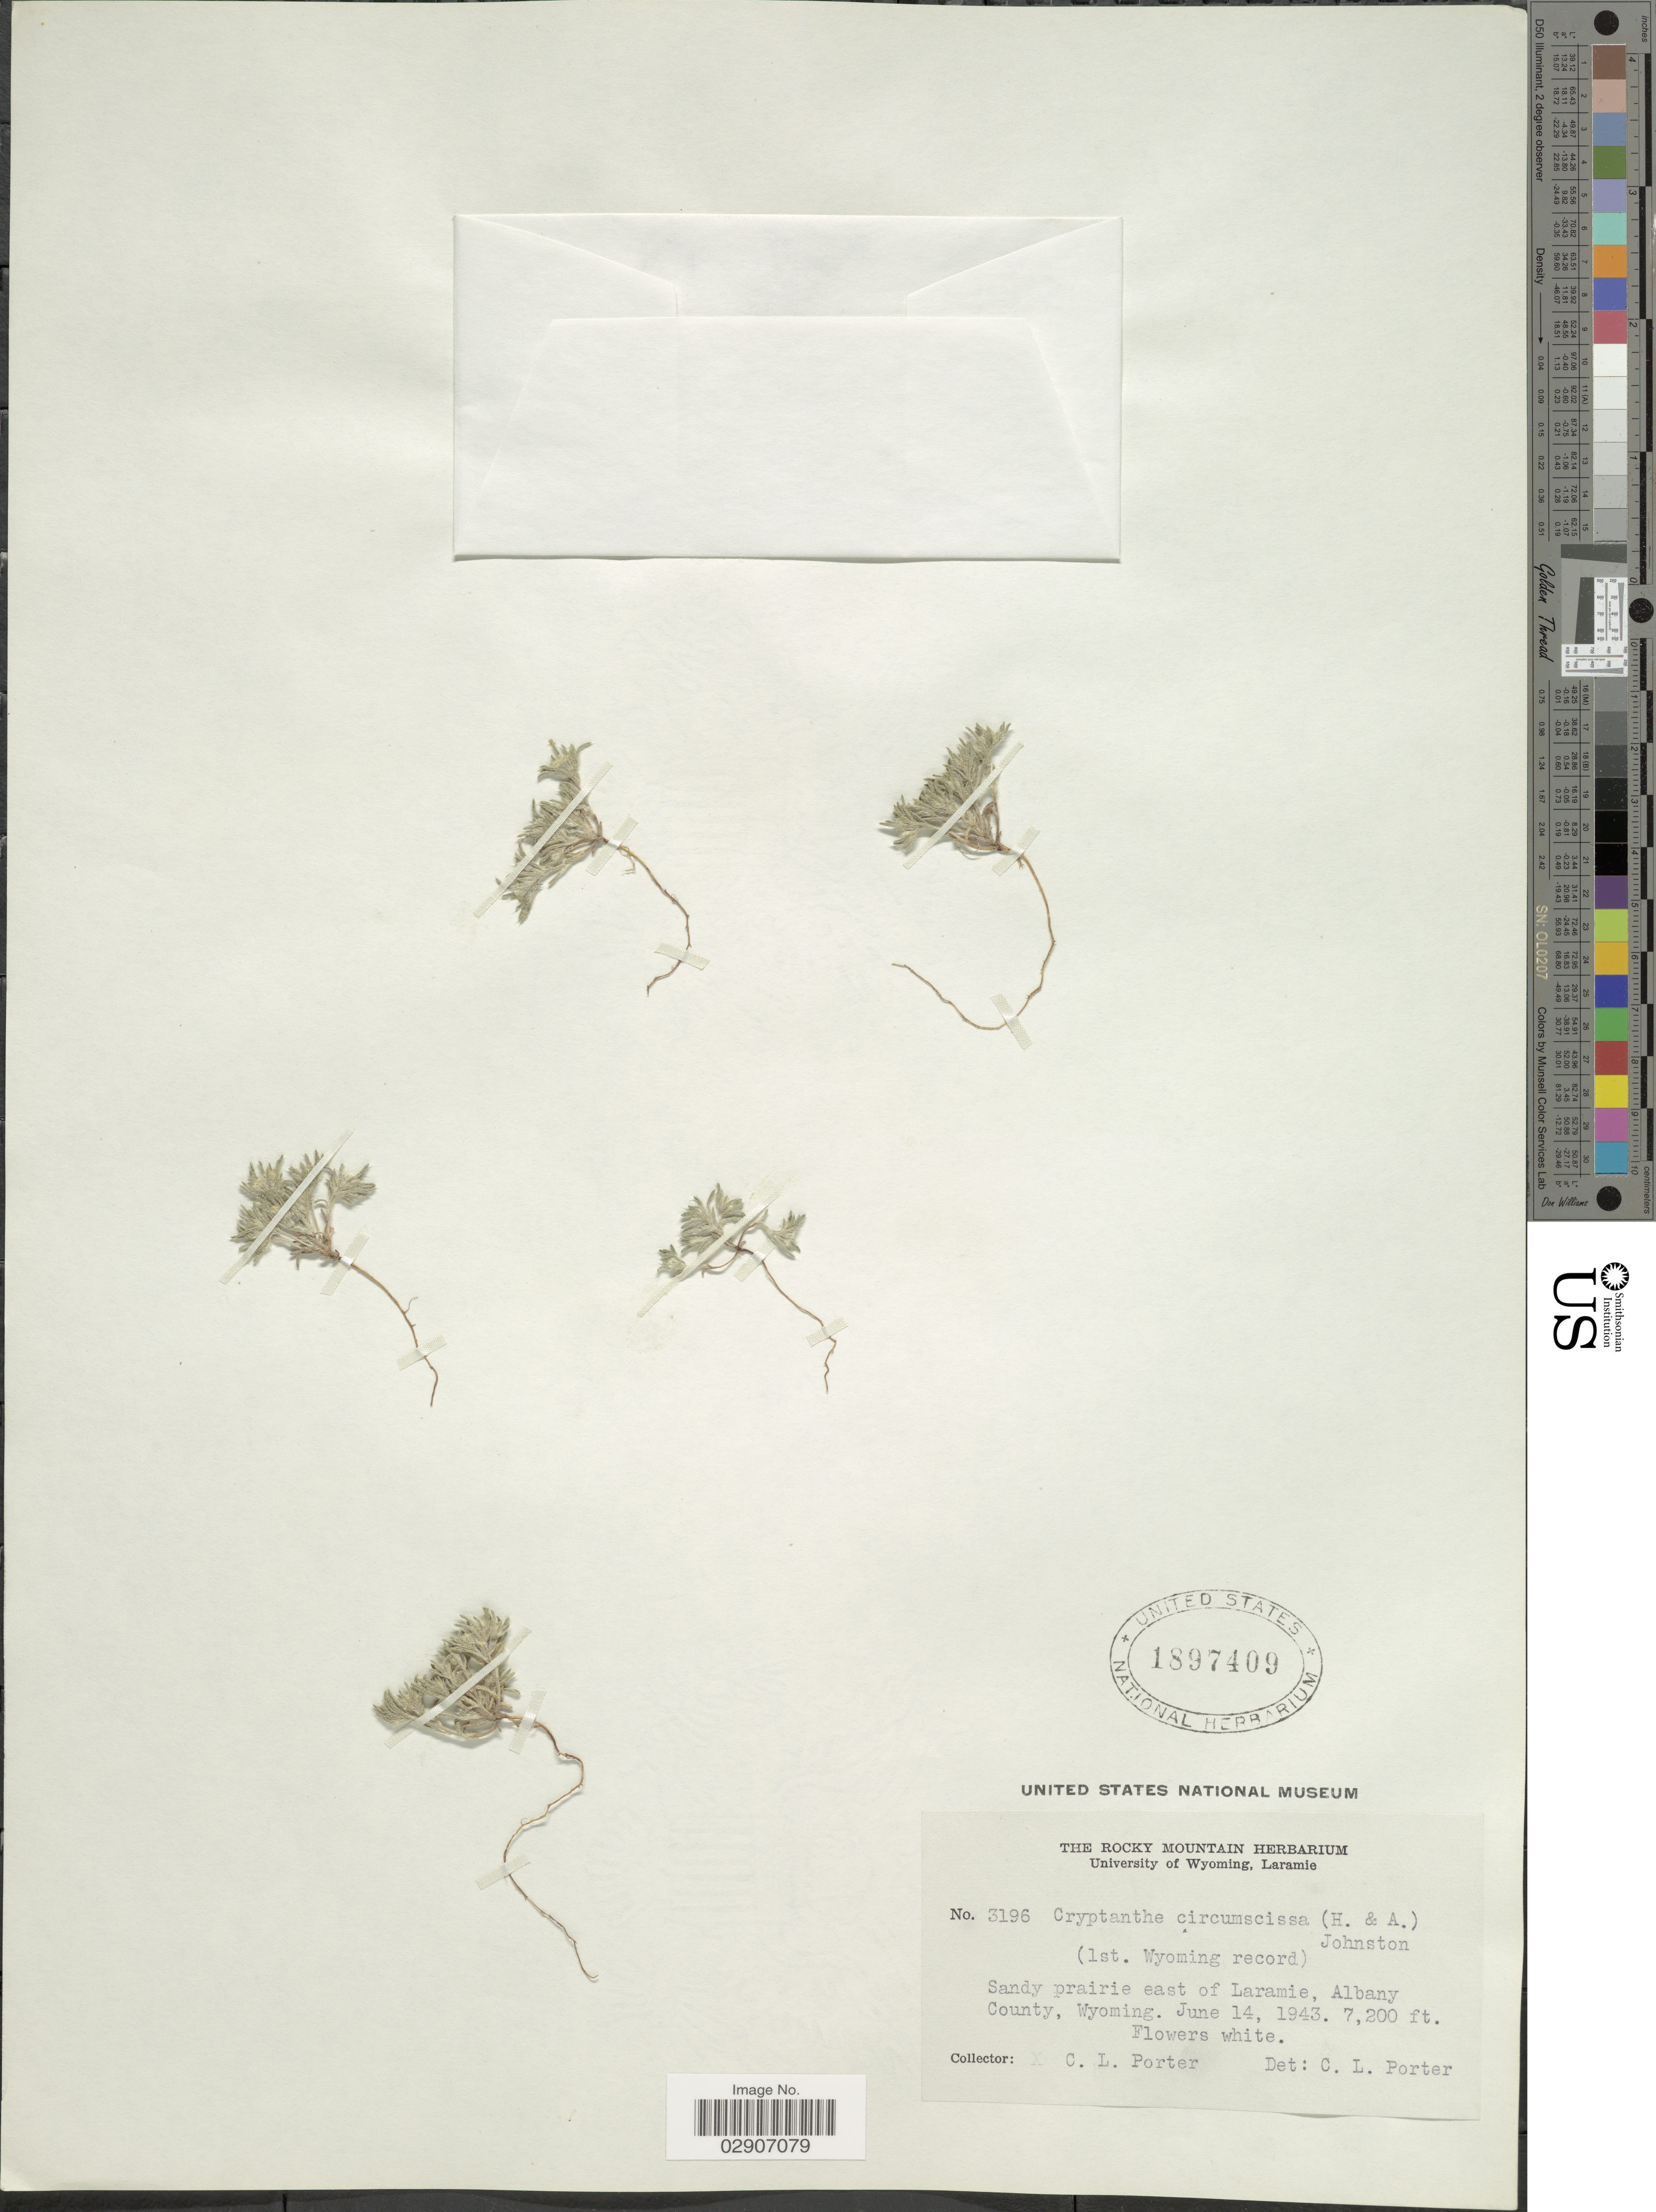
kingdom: Plantae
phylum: Tracheophyta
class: Magnoliopsida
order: Boraginales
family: Boraginaceae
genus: Cryptantha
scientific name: Cryptantha circumscissa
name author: (Hook. & Arn.) I.M. Johnst.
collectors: C. L. Porter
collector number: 3196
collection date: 1943-06-14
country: United States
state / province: Wyoming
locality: Sandy prairie east of Laramie, Albany County.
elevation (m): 2195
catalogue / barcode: US 1897409